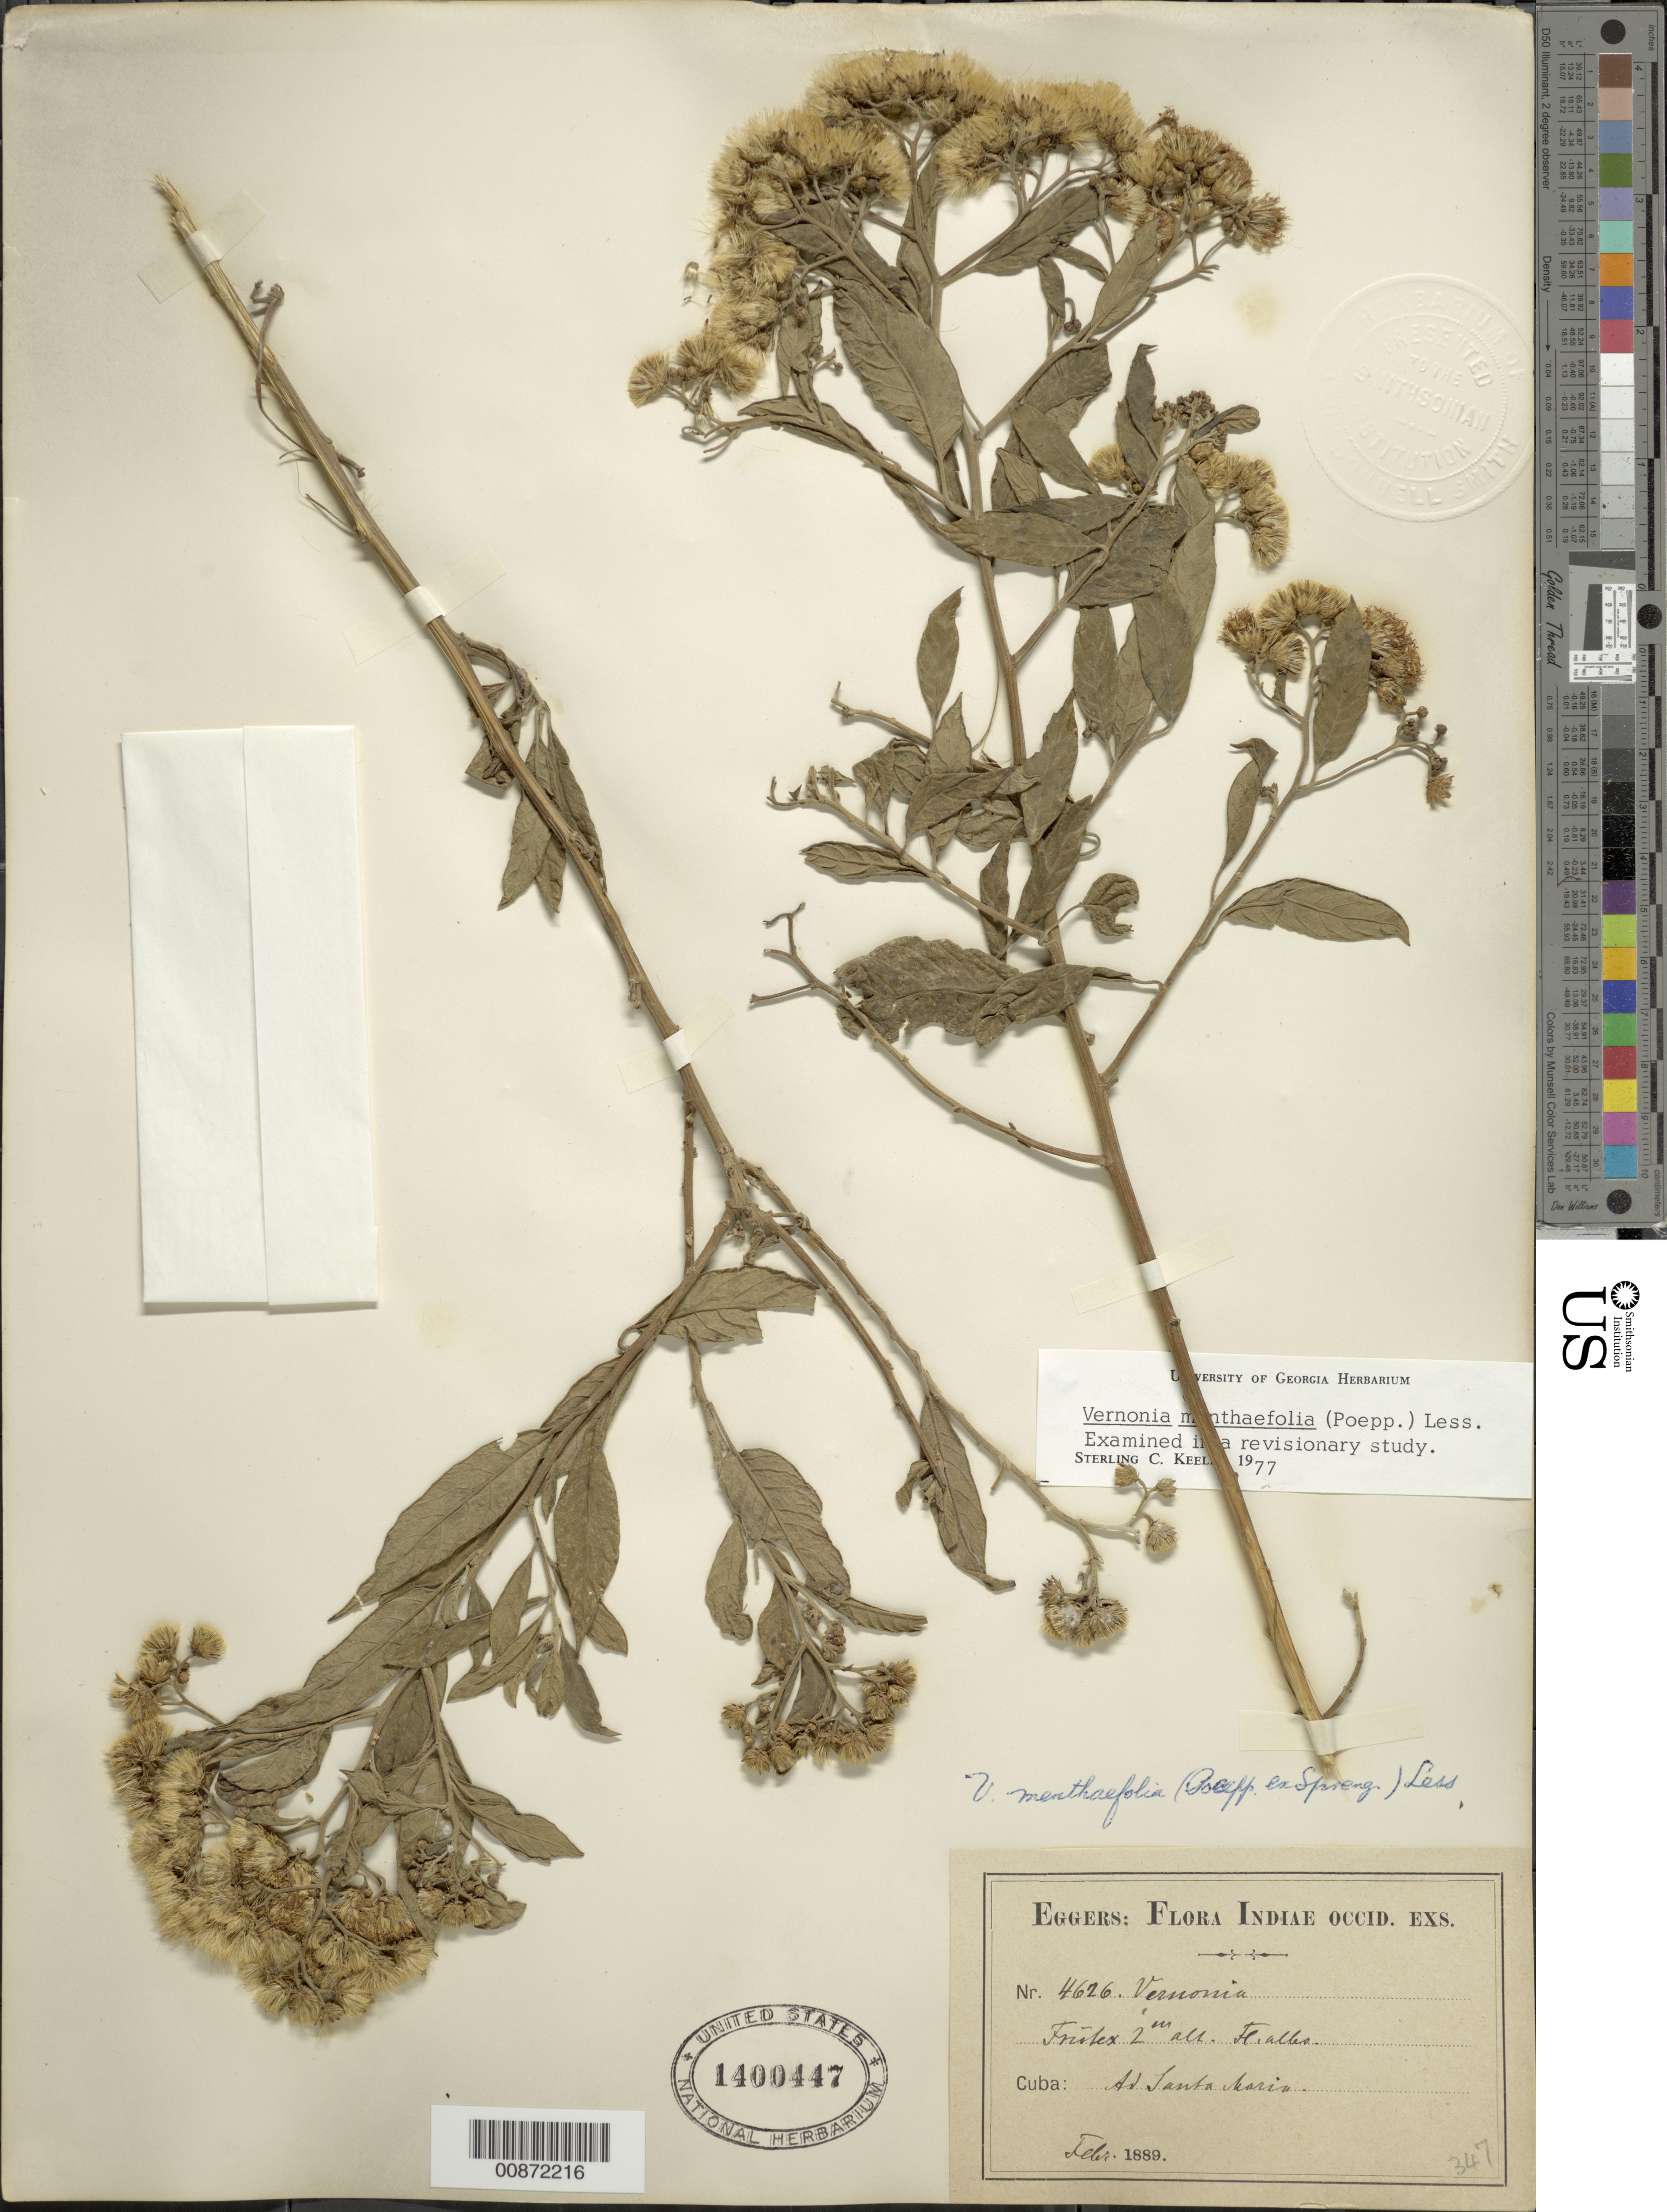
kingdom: Plantae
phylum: Tracheophyta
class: Magnoliopsida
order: Asterales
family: Asteraceae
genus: Vernonanthura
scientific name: Vernonanthura menthifolia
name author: (Poepp. ex Spreng.) H. Rob.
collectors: H. F. A. von Eggers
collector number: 4626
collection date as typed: Feb 1889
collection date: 1889-02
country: Cuba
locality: Ad Santa Maria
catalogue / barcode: US 1400447